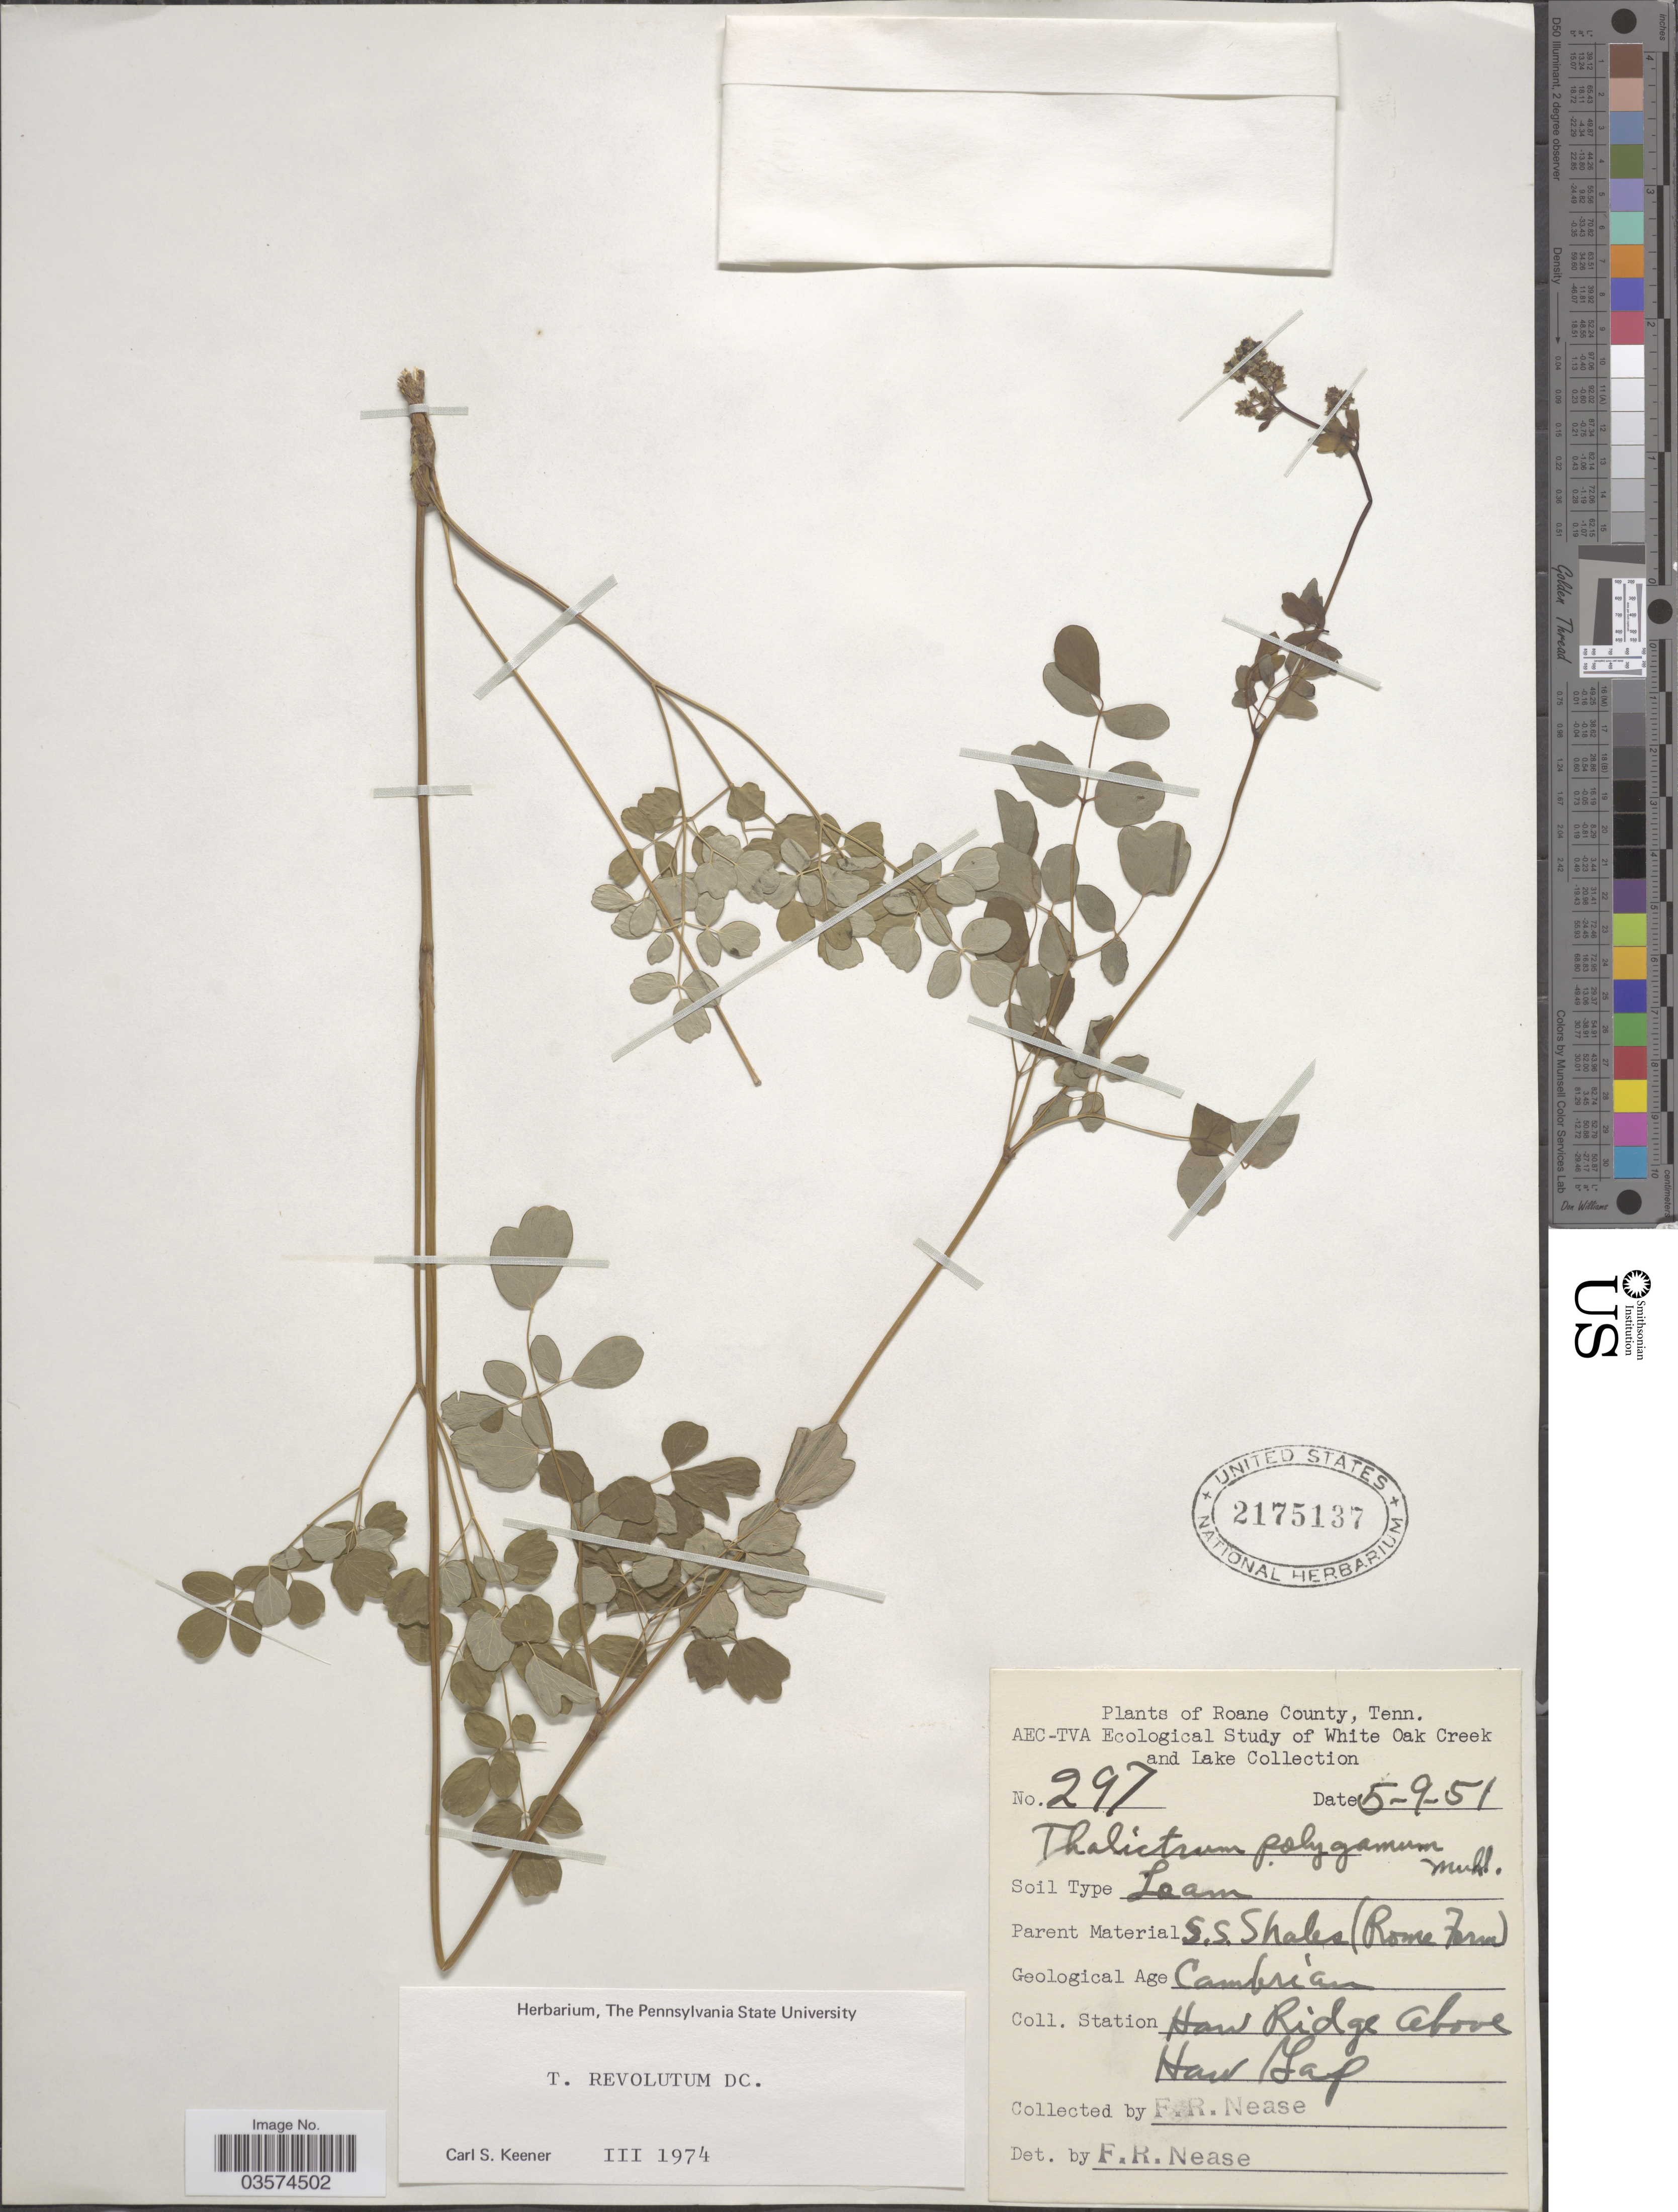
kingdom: Plantae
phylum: Tracheophyta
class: Magnoliopsida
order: Ranunculales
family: Ranunculaceae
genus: Thalictrum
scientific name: Thalictrum amphibolum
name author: Greene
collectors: F. Nease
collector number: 297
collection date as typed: Transcribed d/m/y: 9/5/51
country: United States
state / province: Tennessee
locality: Roane County Station Haw Ridge above Haw Gap.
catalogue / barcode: US 2175137